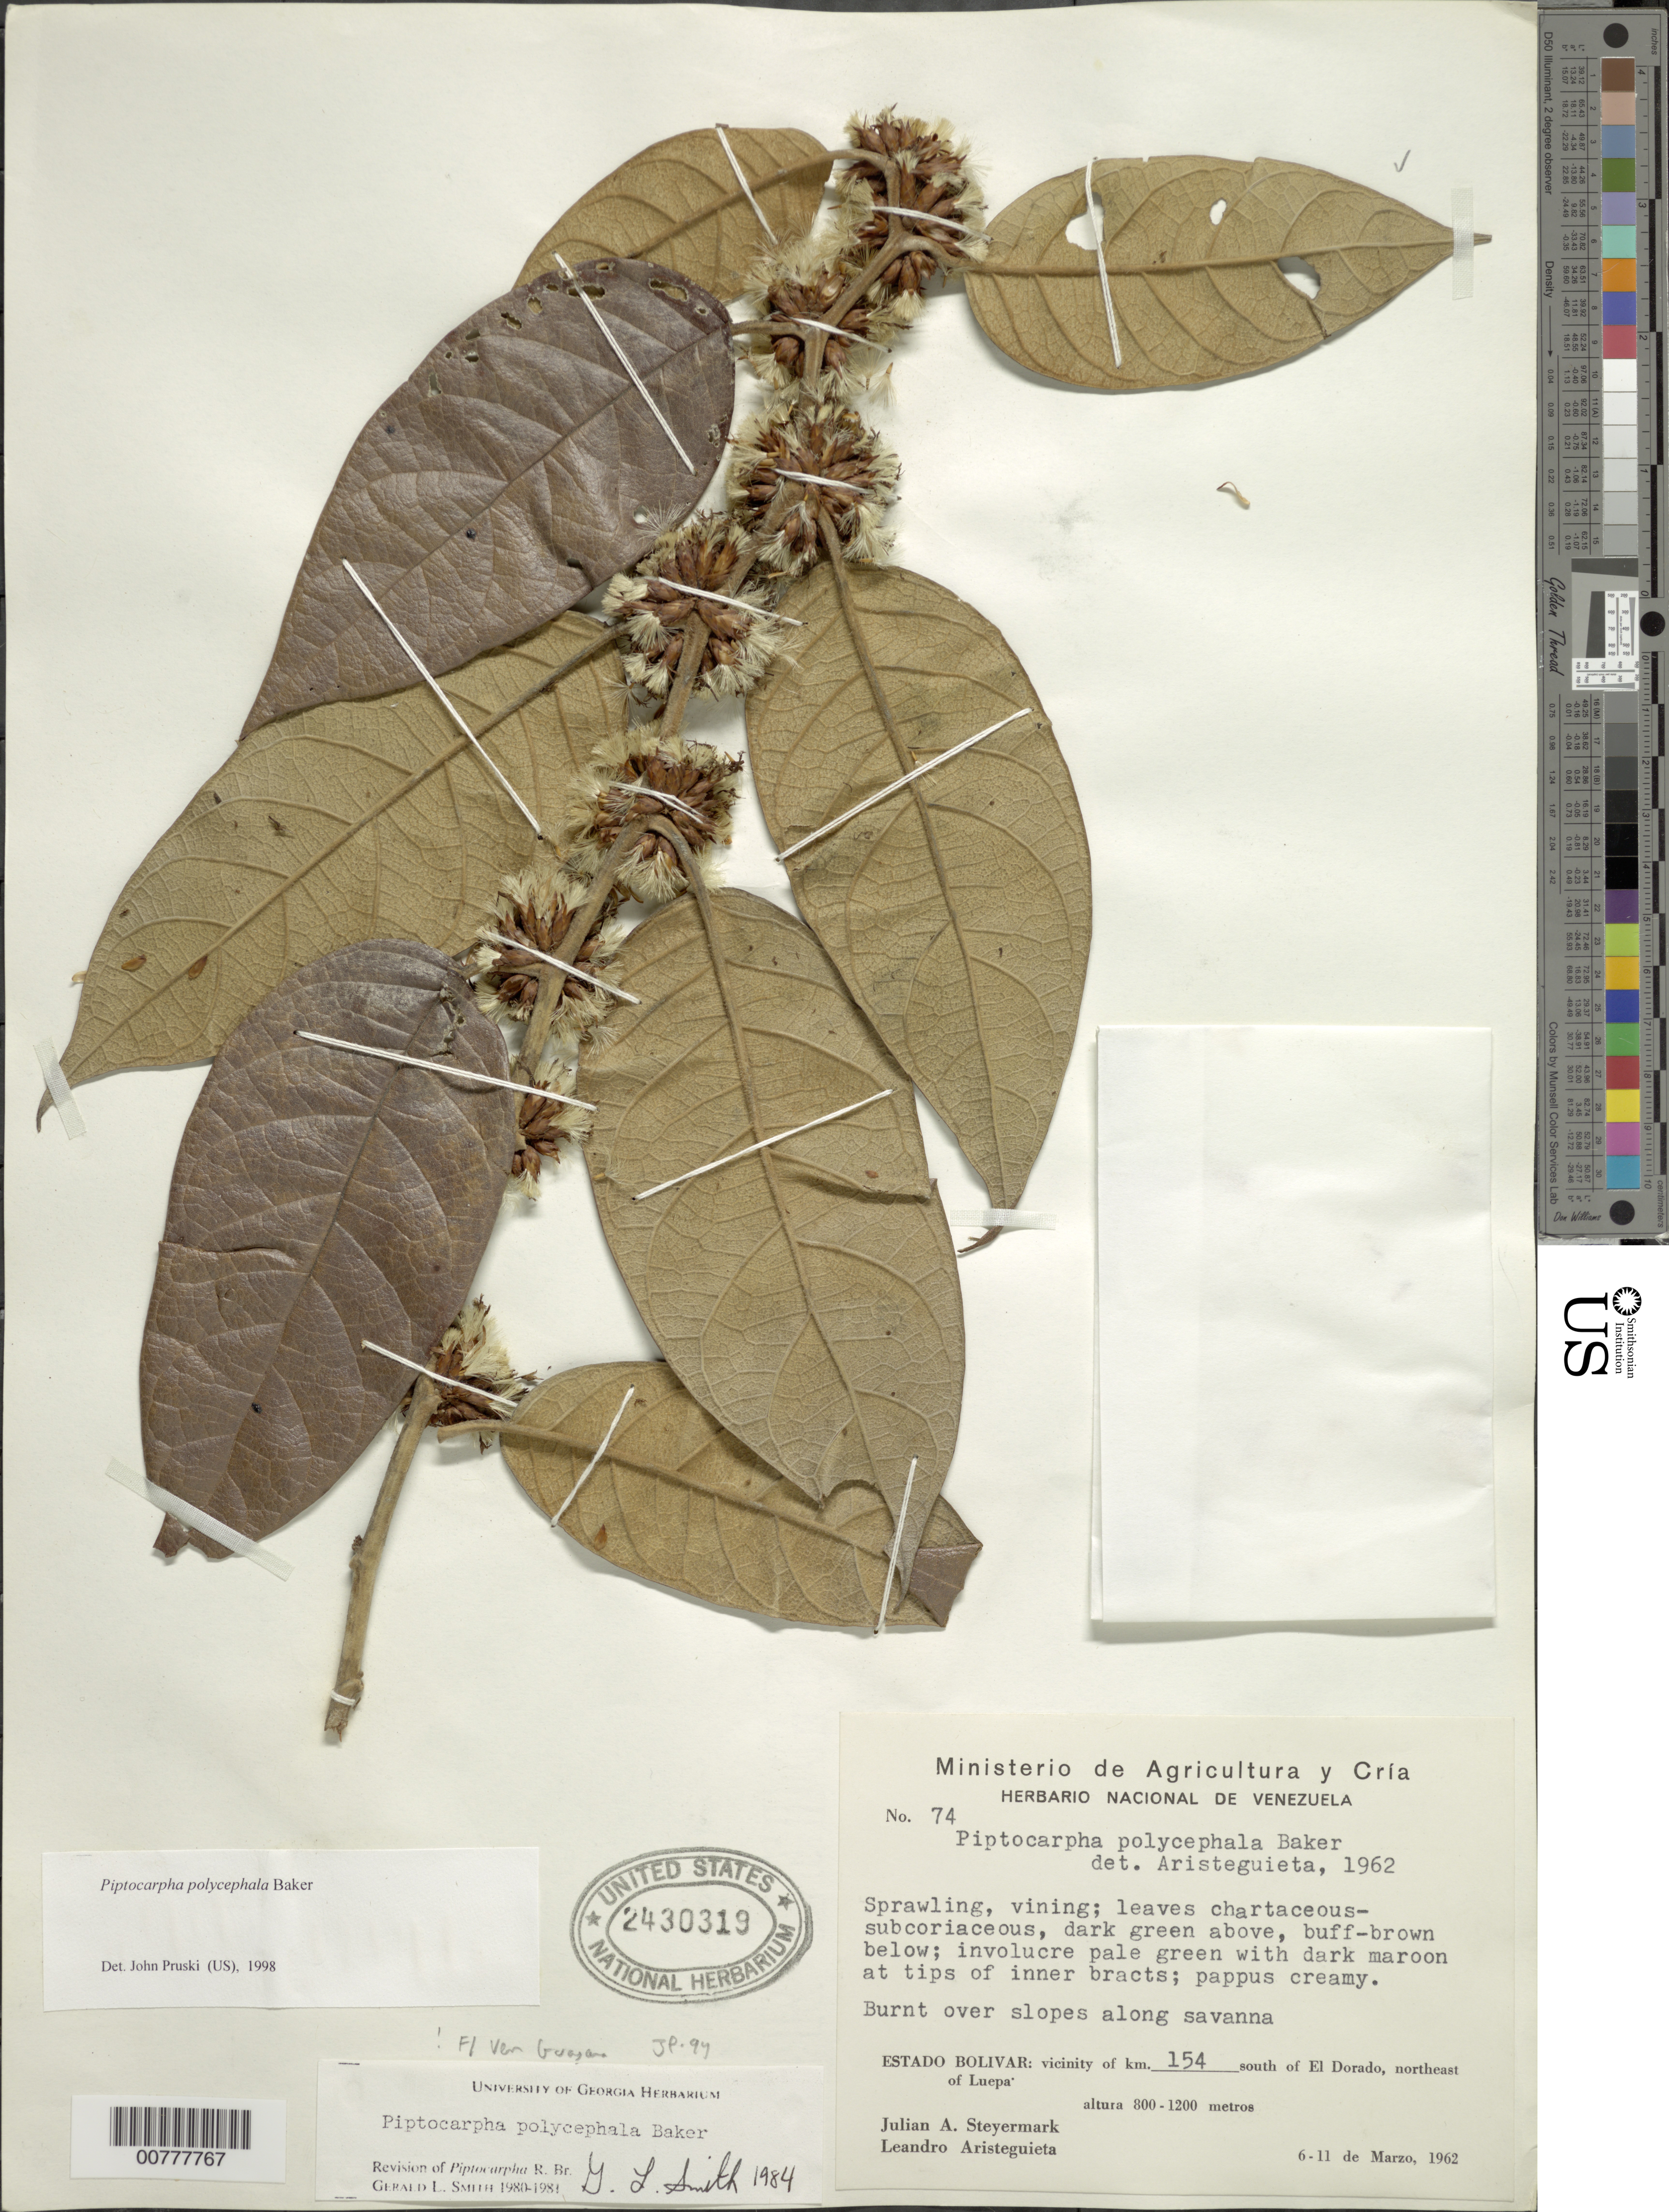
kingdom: Plantae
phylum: Tracheophyta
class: Magnoliopsida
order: Asterales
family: Asteraceae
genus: Piptocarpha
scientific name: Piptocarpha polycephala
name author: Baker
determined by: Smith, Gerald Lomax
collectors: J. Steyermark & L. Aristeguieta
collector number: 62 74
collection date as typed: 6-Mar-62 to 11-Mar-62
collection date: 1962-03-06/1962-03-11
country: Venezuela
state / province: Bolívar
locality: El Dorado, S of, km 154 vic., NE of Luepa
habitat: Burnt over slopes along savanna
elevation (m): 800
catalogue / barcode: US 2430319